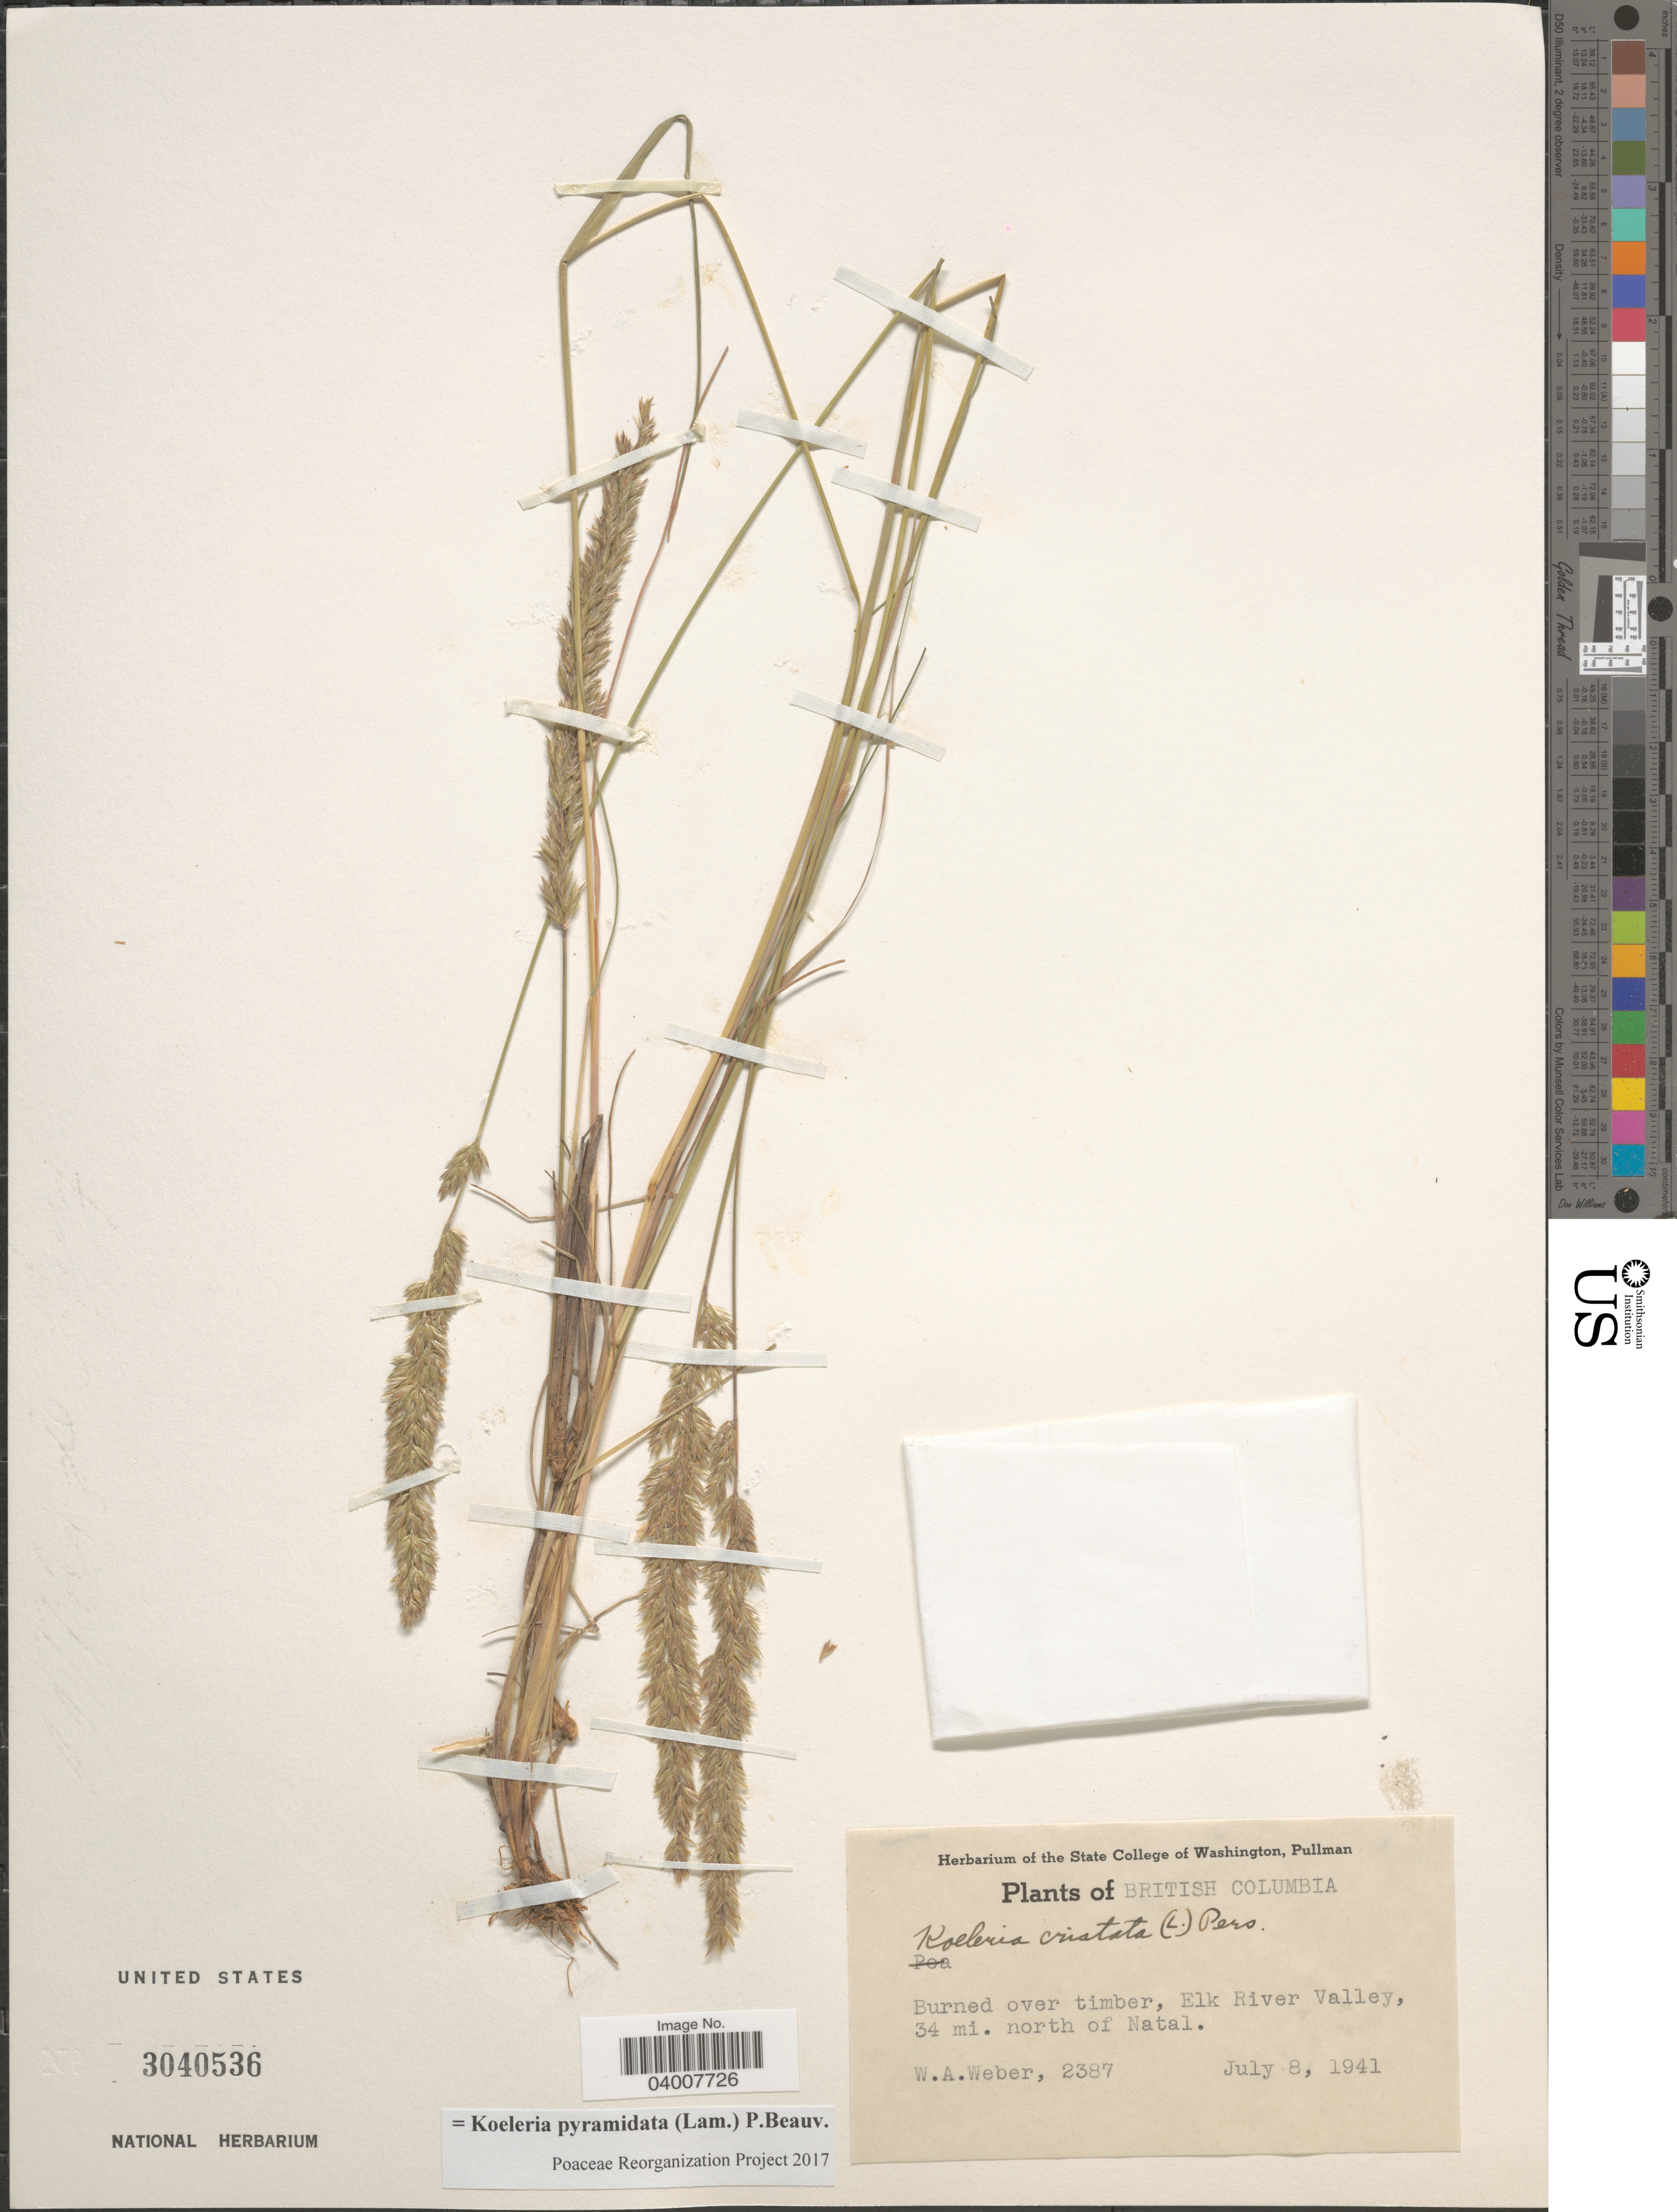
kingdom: Plantae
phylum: Tracheophyta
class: Liliopsida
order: Poales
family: Poaceae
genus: Koeleria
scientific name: Koeleria pyramidata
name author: (Lam.) P. Beauv.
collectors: W. A. Weber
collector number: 2387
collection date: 1941-07-08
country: Canada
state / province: British Columbia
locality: Burned over timber, Elk River Valley, 34 mi. north of Natal.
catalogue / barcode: US 3040536